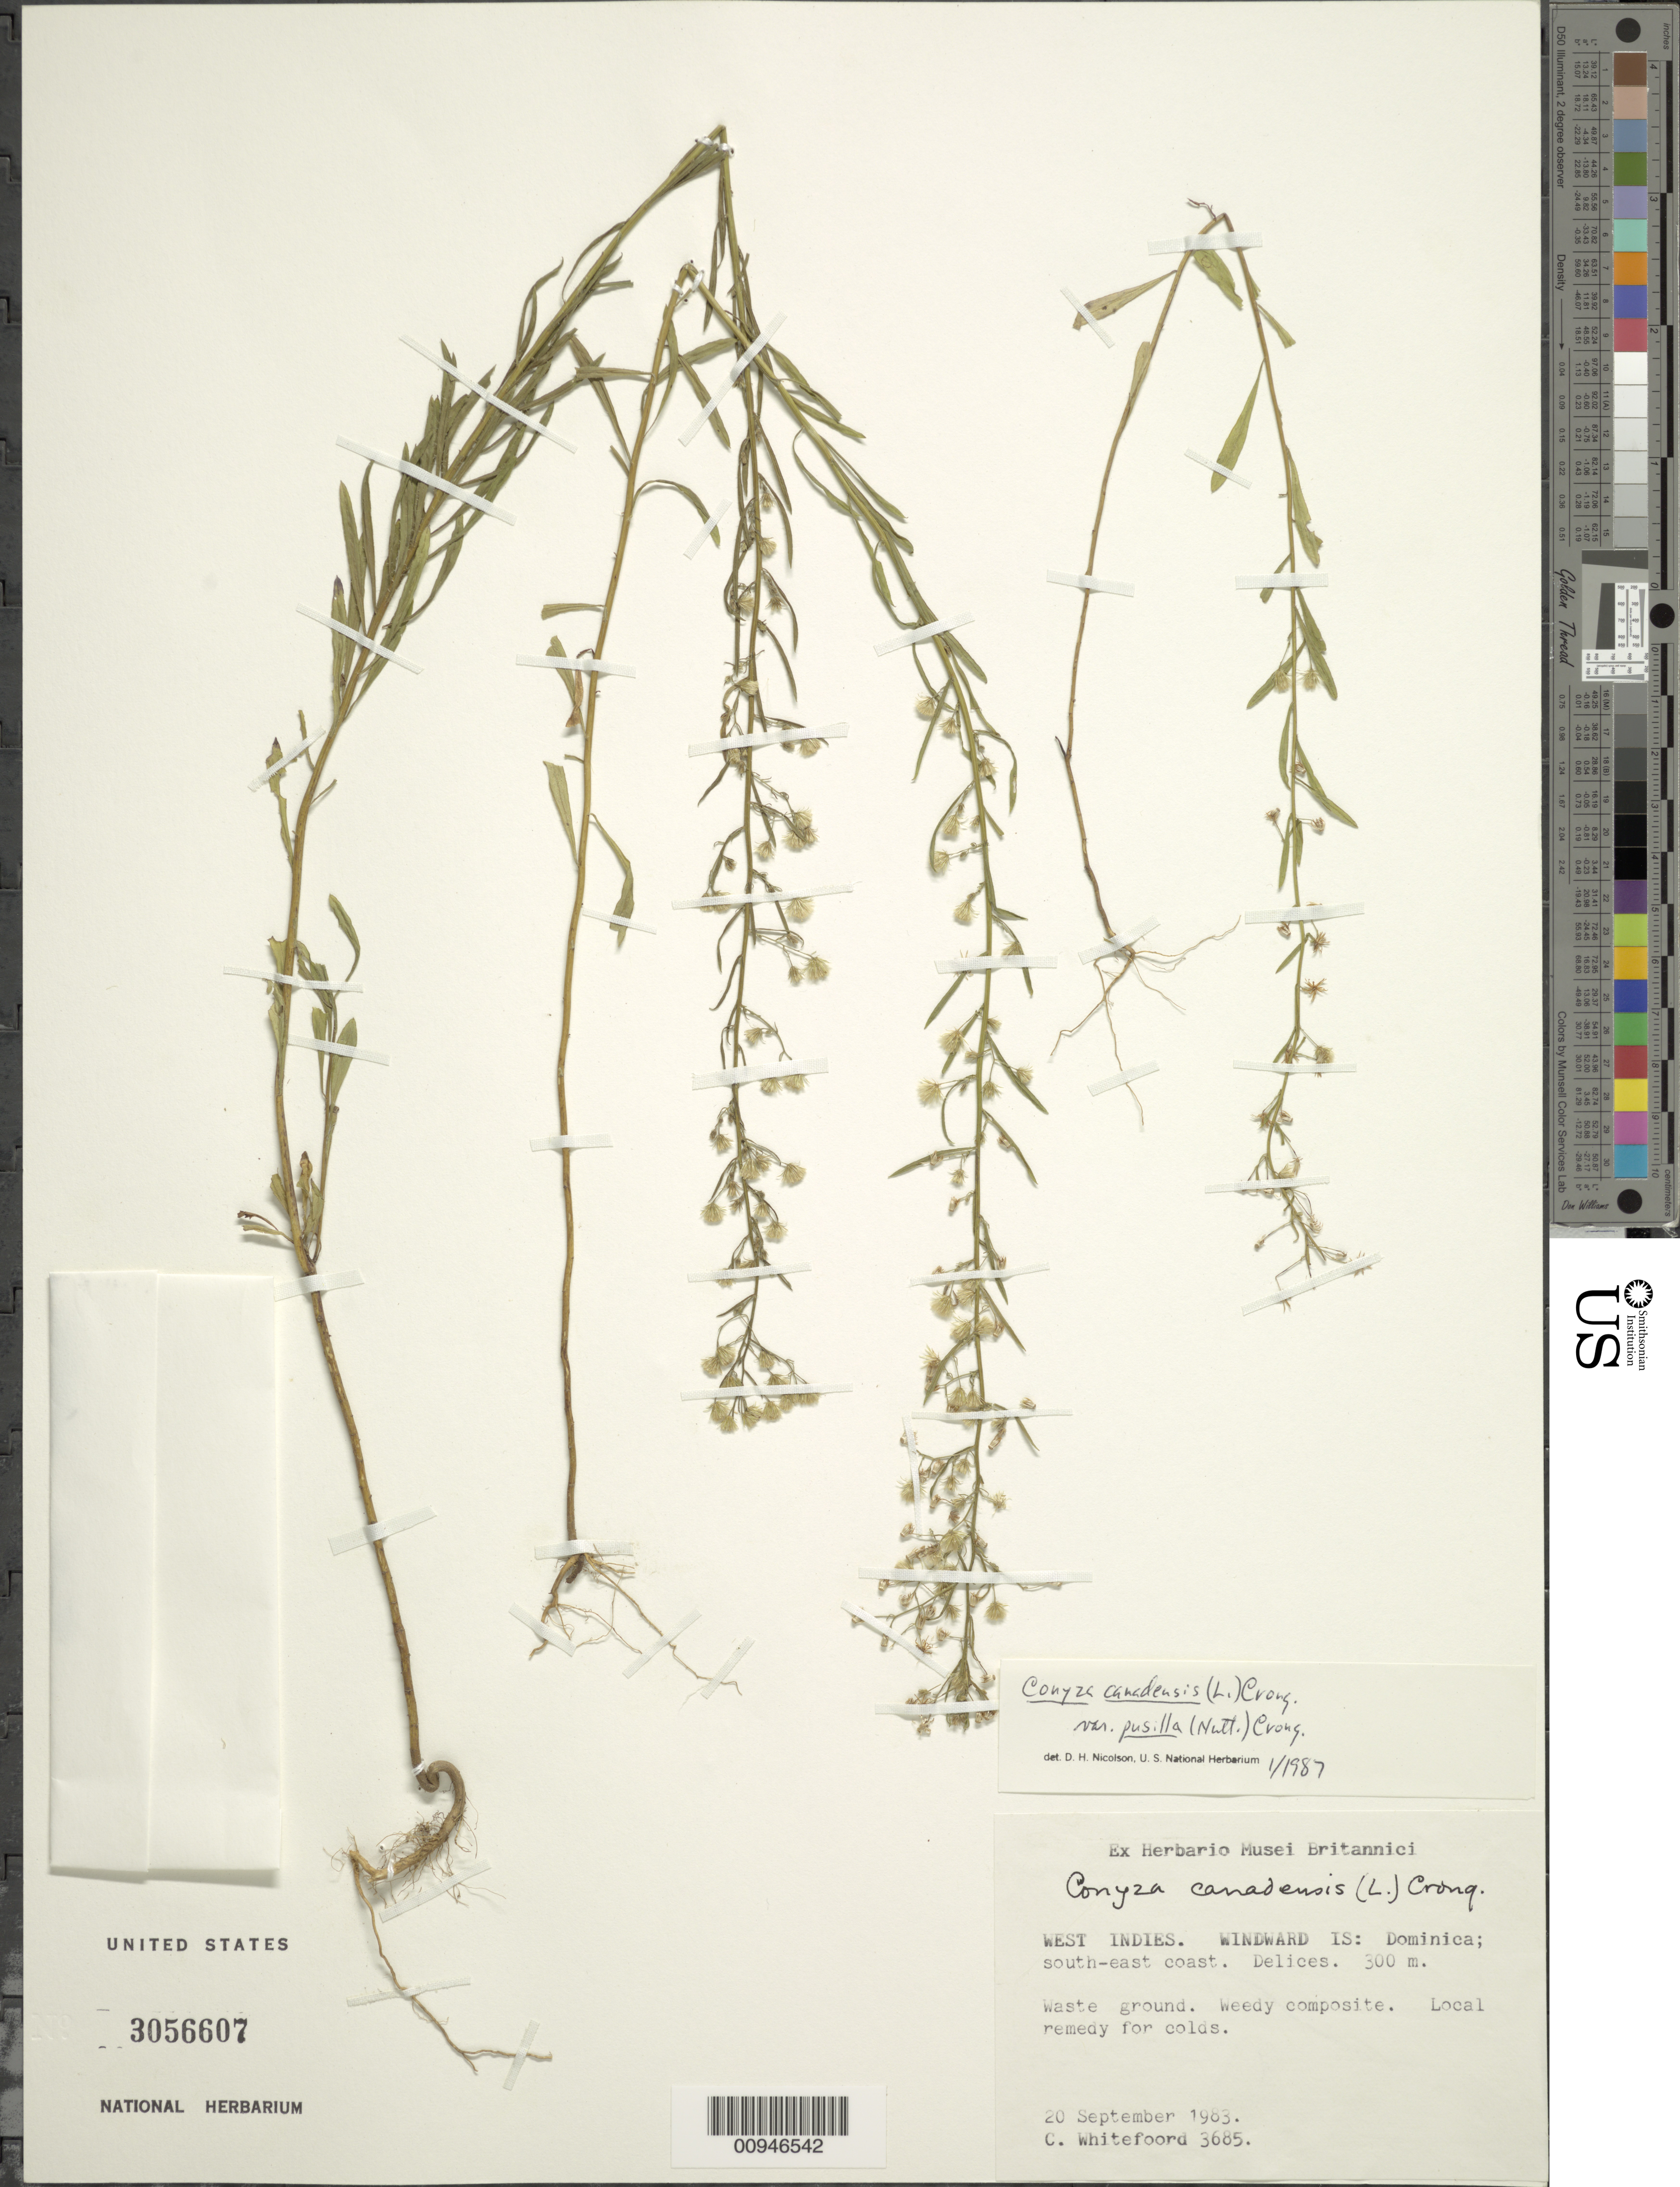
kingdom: Plantae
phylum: Tracheophyta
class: Magnoliopsida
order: Asterales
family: Asteraceae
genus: Conyza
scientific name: Conyza canadensis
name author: (L.) Cronq.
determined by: Nicolson, Dan H.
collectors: C. Whitefoord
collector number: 3685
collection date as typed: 20 Sep 1983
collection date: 1983-09-20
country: Dominica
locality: SE Coast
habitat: Waste ground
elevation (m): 300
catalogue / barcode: US 3056607